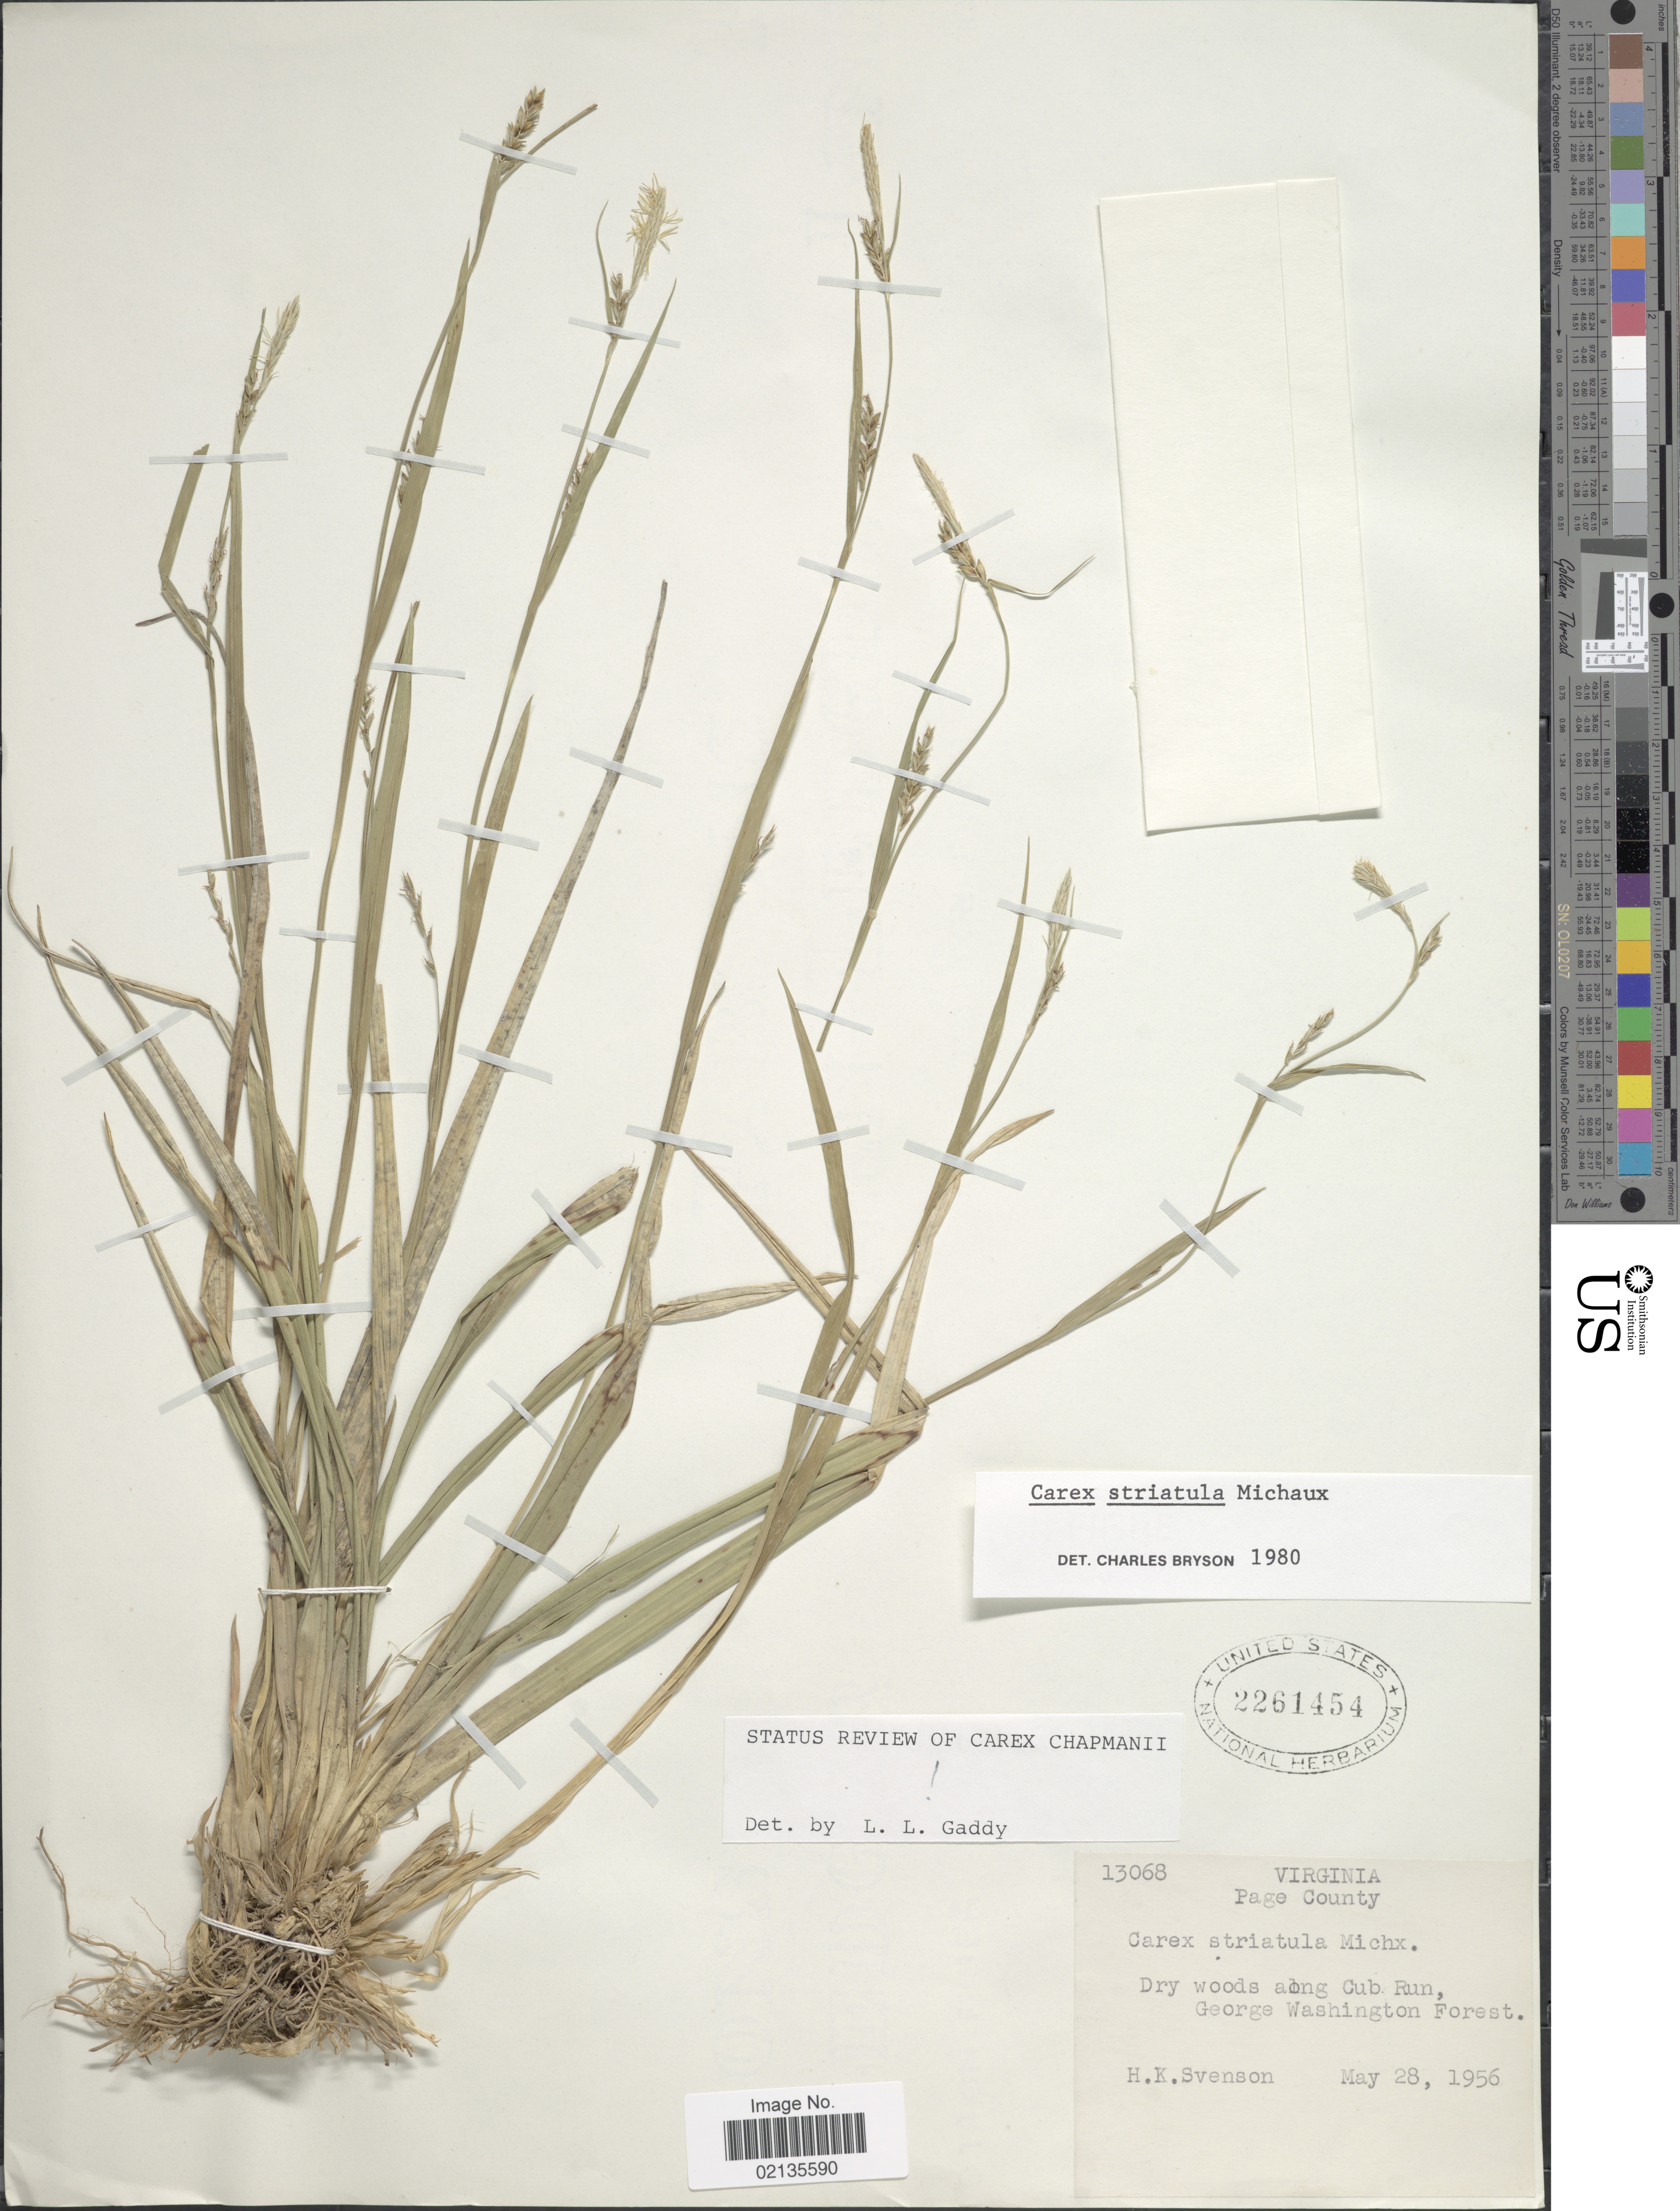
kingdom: Plantae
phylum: Tracheophyta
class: Liliopsida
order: Poales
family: Cyperaceae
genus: Carex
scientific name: Carex striatula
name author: Michx.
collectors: H. K. Svenson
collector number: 13068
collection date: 1956-05-28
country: United States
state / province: Virginia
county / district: Page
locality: dry woods among Cub Run, George Washington Forest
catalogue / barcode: US 2261454